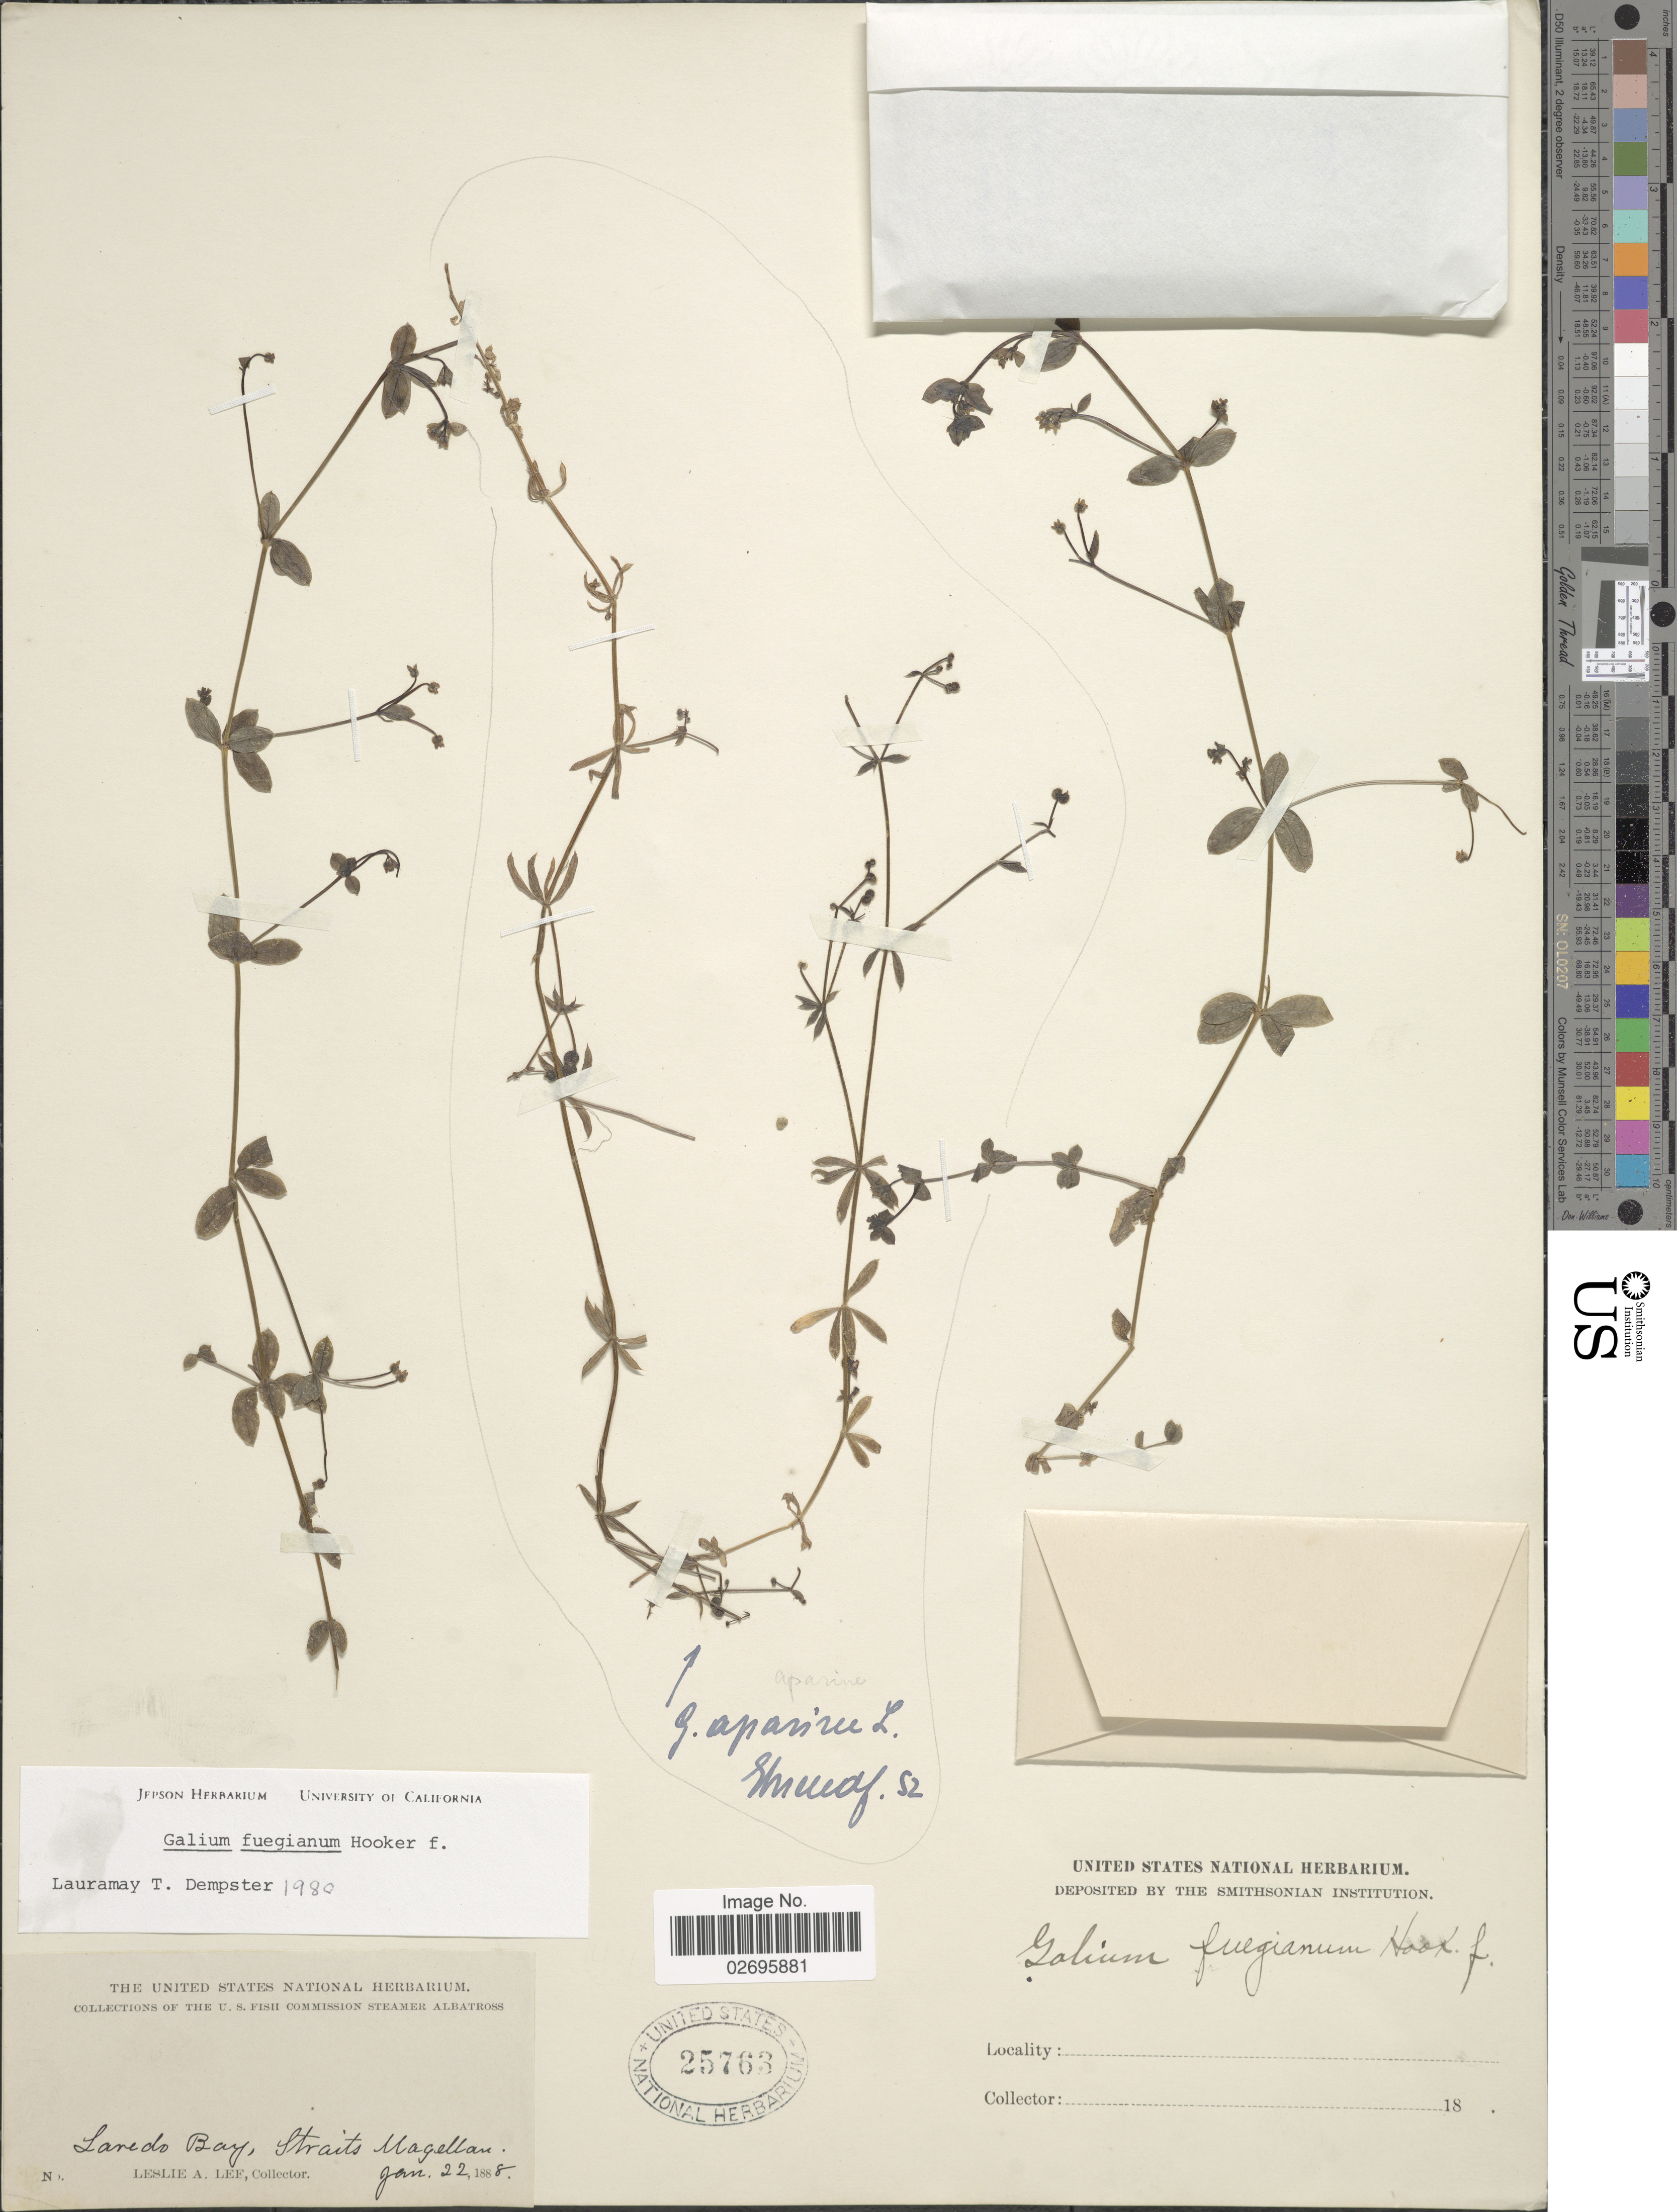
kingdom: Plantae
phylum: Tracheophyta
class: Magnoliopsida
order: Gentianales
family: Rubiaceae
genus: Galium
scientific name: Galium fuegianum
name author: Hook. f.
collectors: L. Lee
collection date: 1888-01-22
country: Chile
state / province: Magallanes y de la Antártica Chilena (XII)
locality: Laredo Bay, Straits Magellan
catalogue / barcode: US 25763